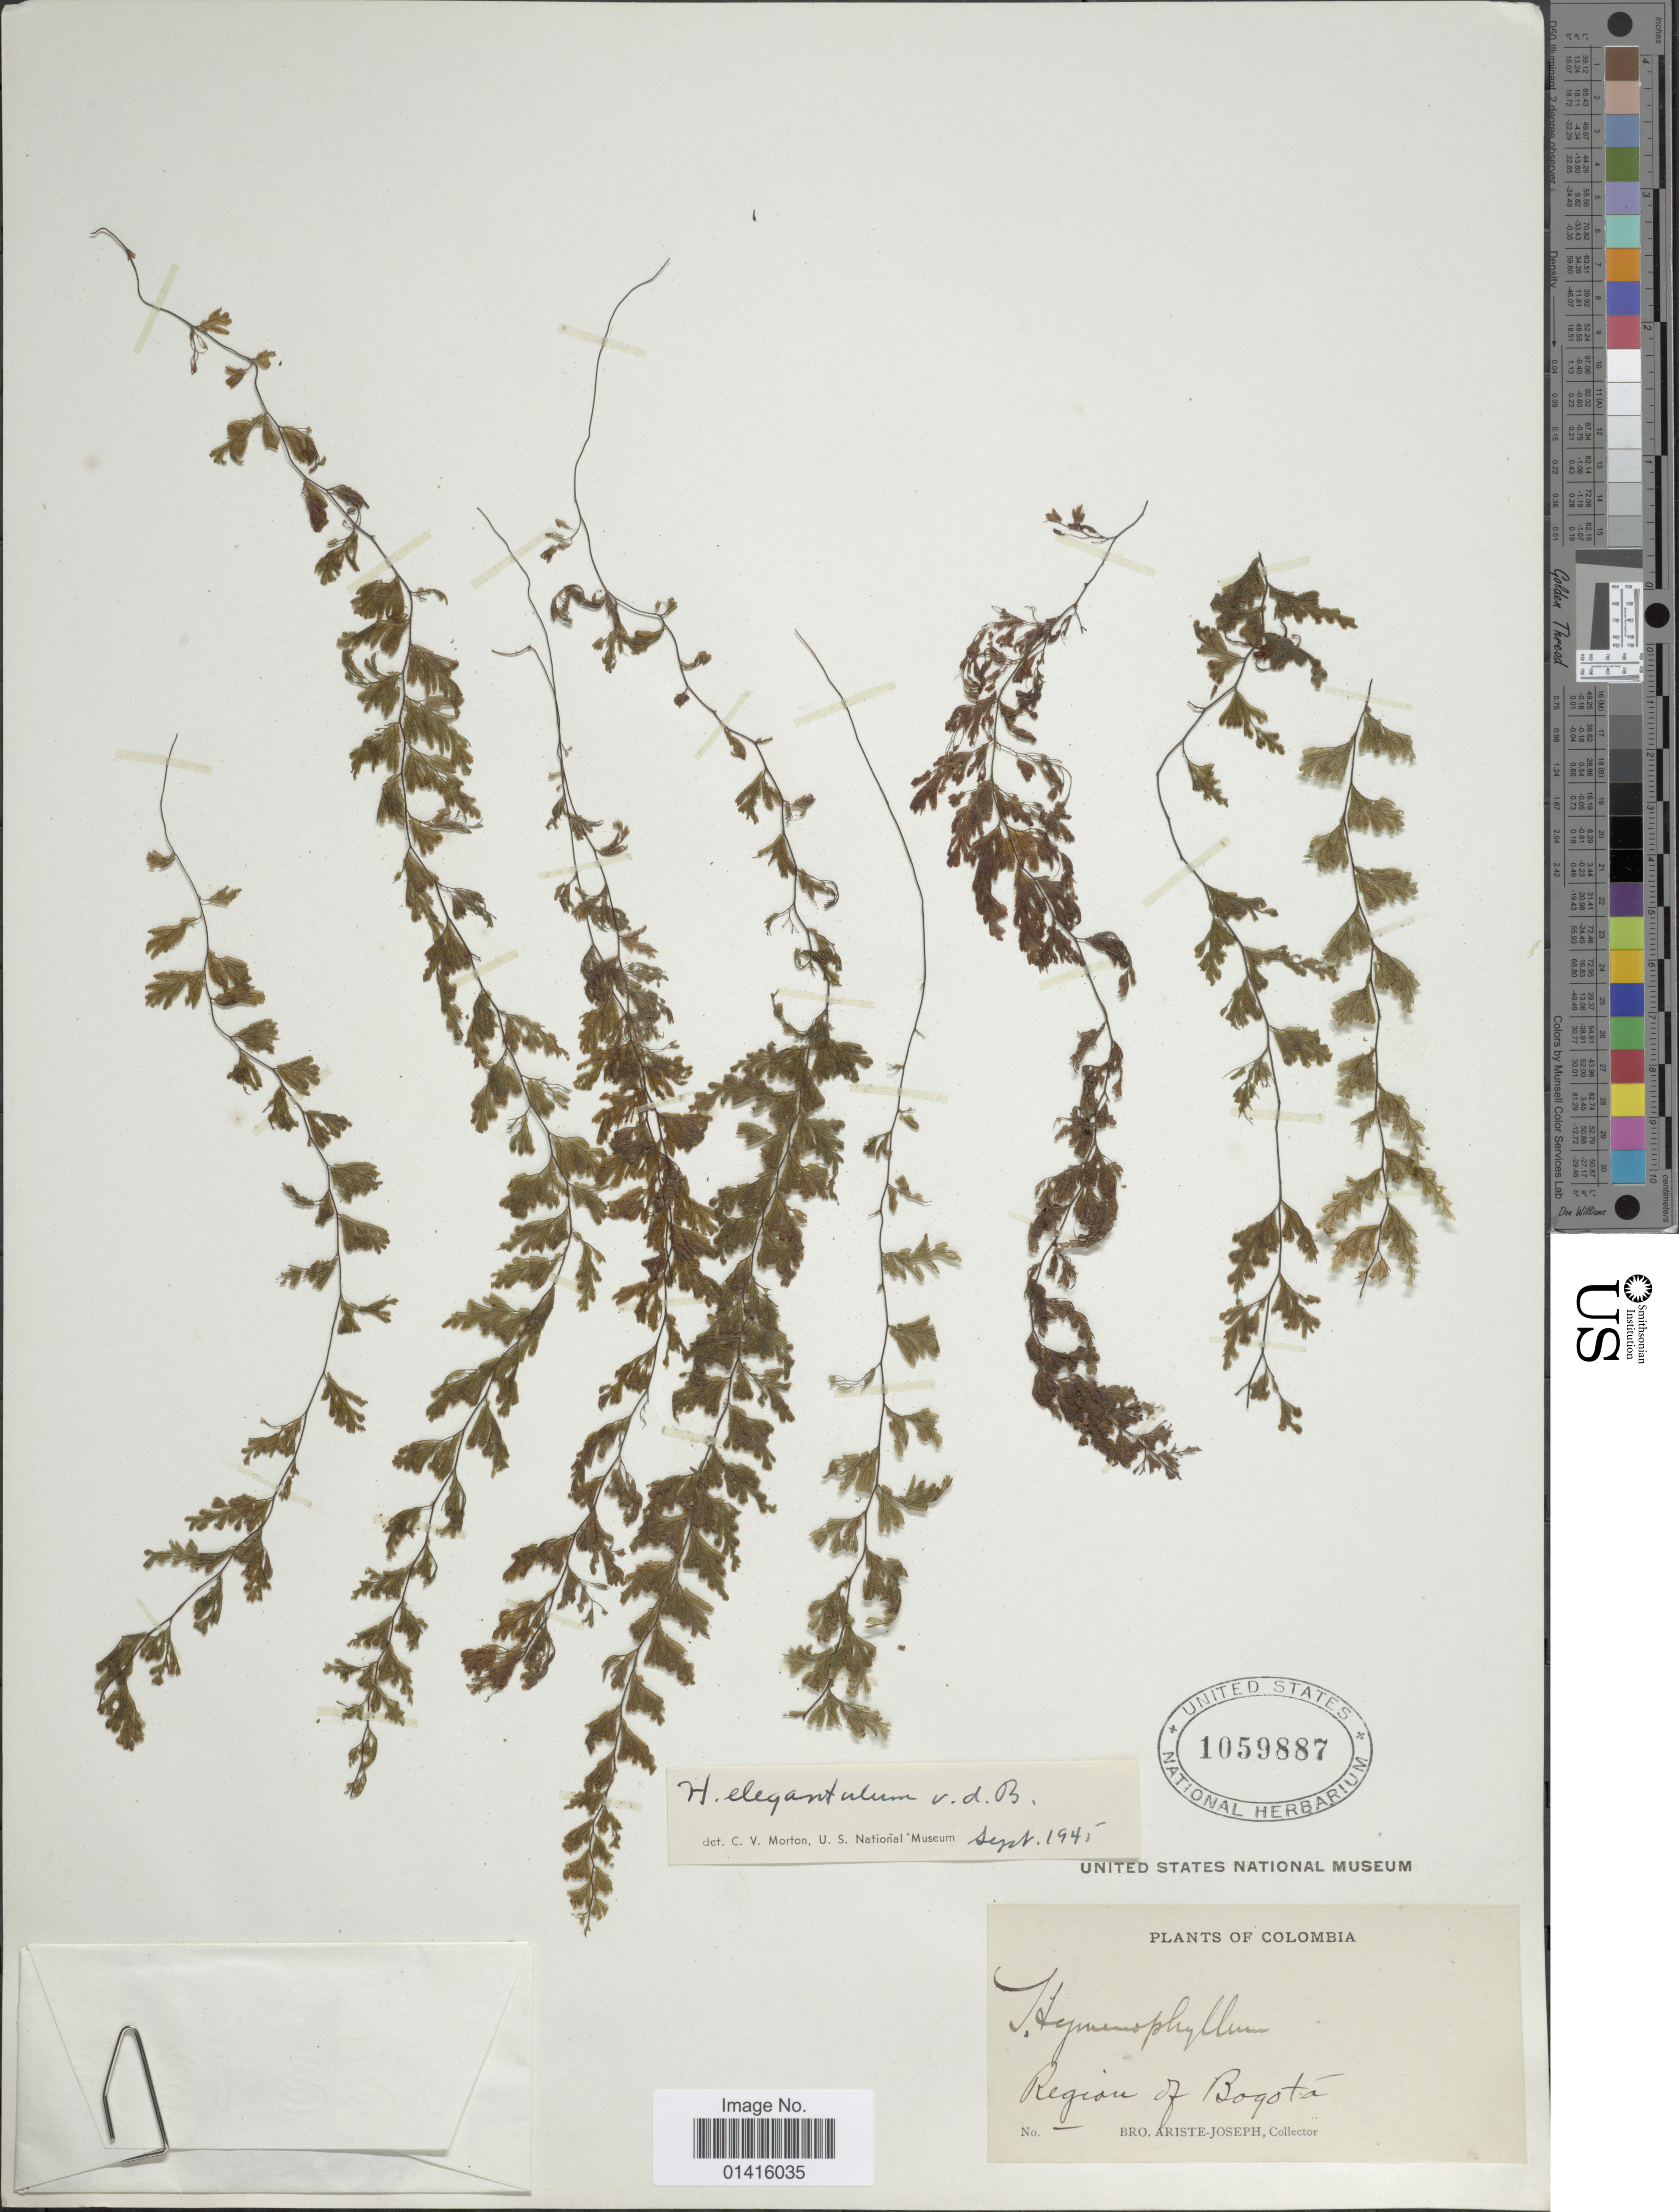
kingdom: Plantae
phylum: Tracheophyta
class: Polypodiopsida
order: Hymenophyllales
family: Hymenophyllaceae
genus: Hymenophyllum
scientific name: Hymenophyllum elegantulum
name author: Bosch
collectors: Bro. Ariste-Joseph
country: Colombia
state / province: Bogota D.C.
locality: Region of Bogotá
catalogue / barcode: US 1059887